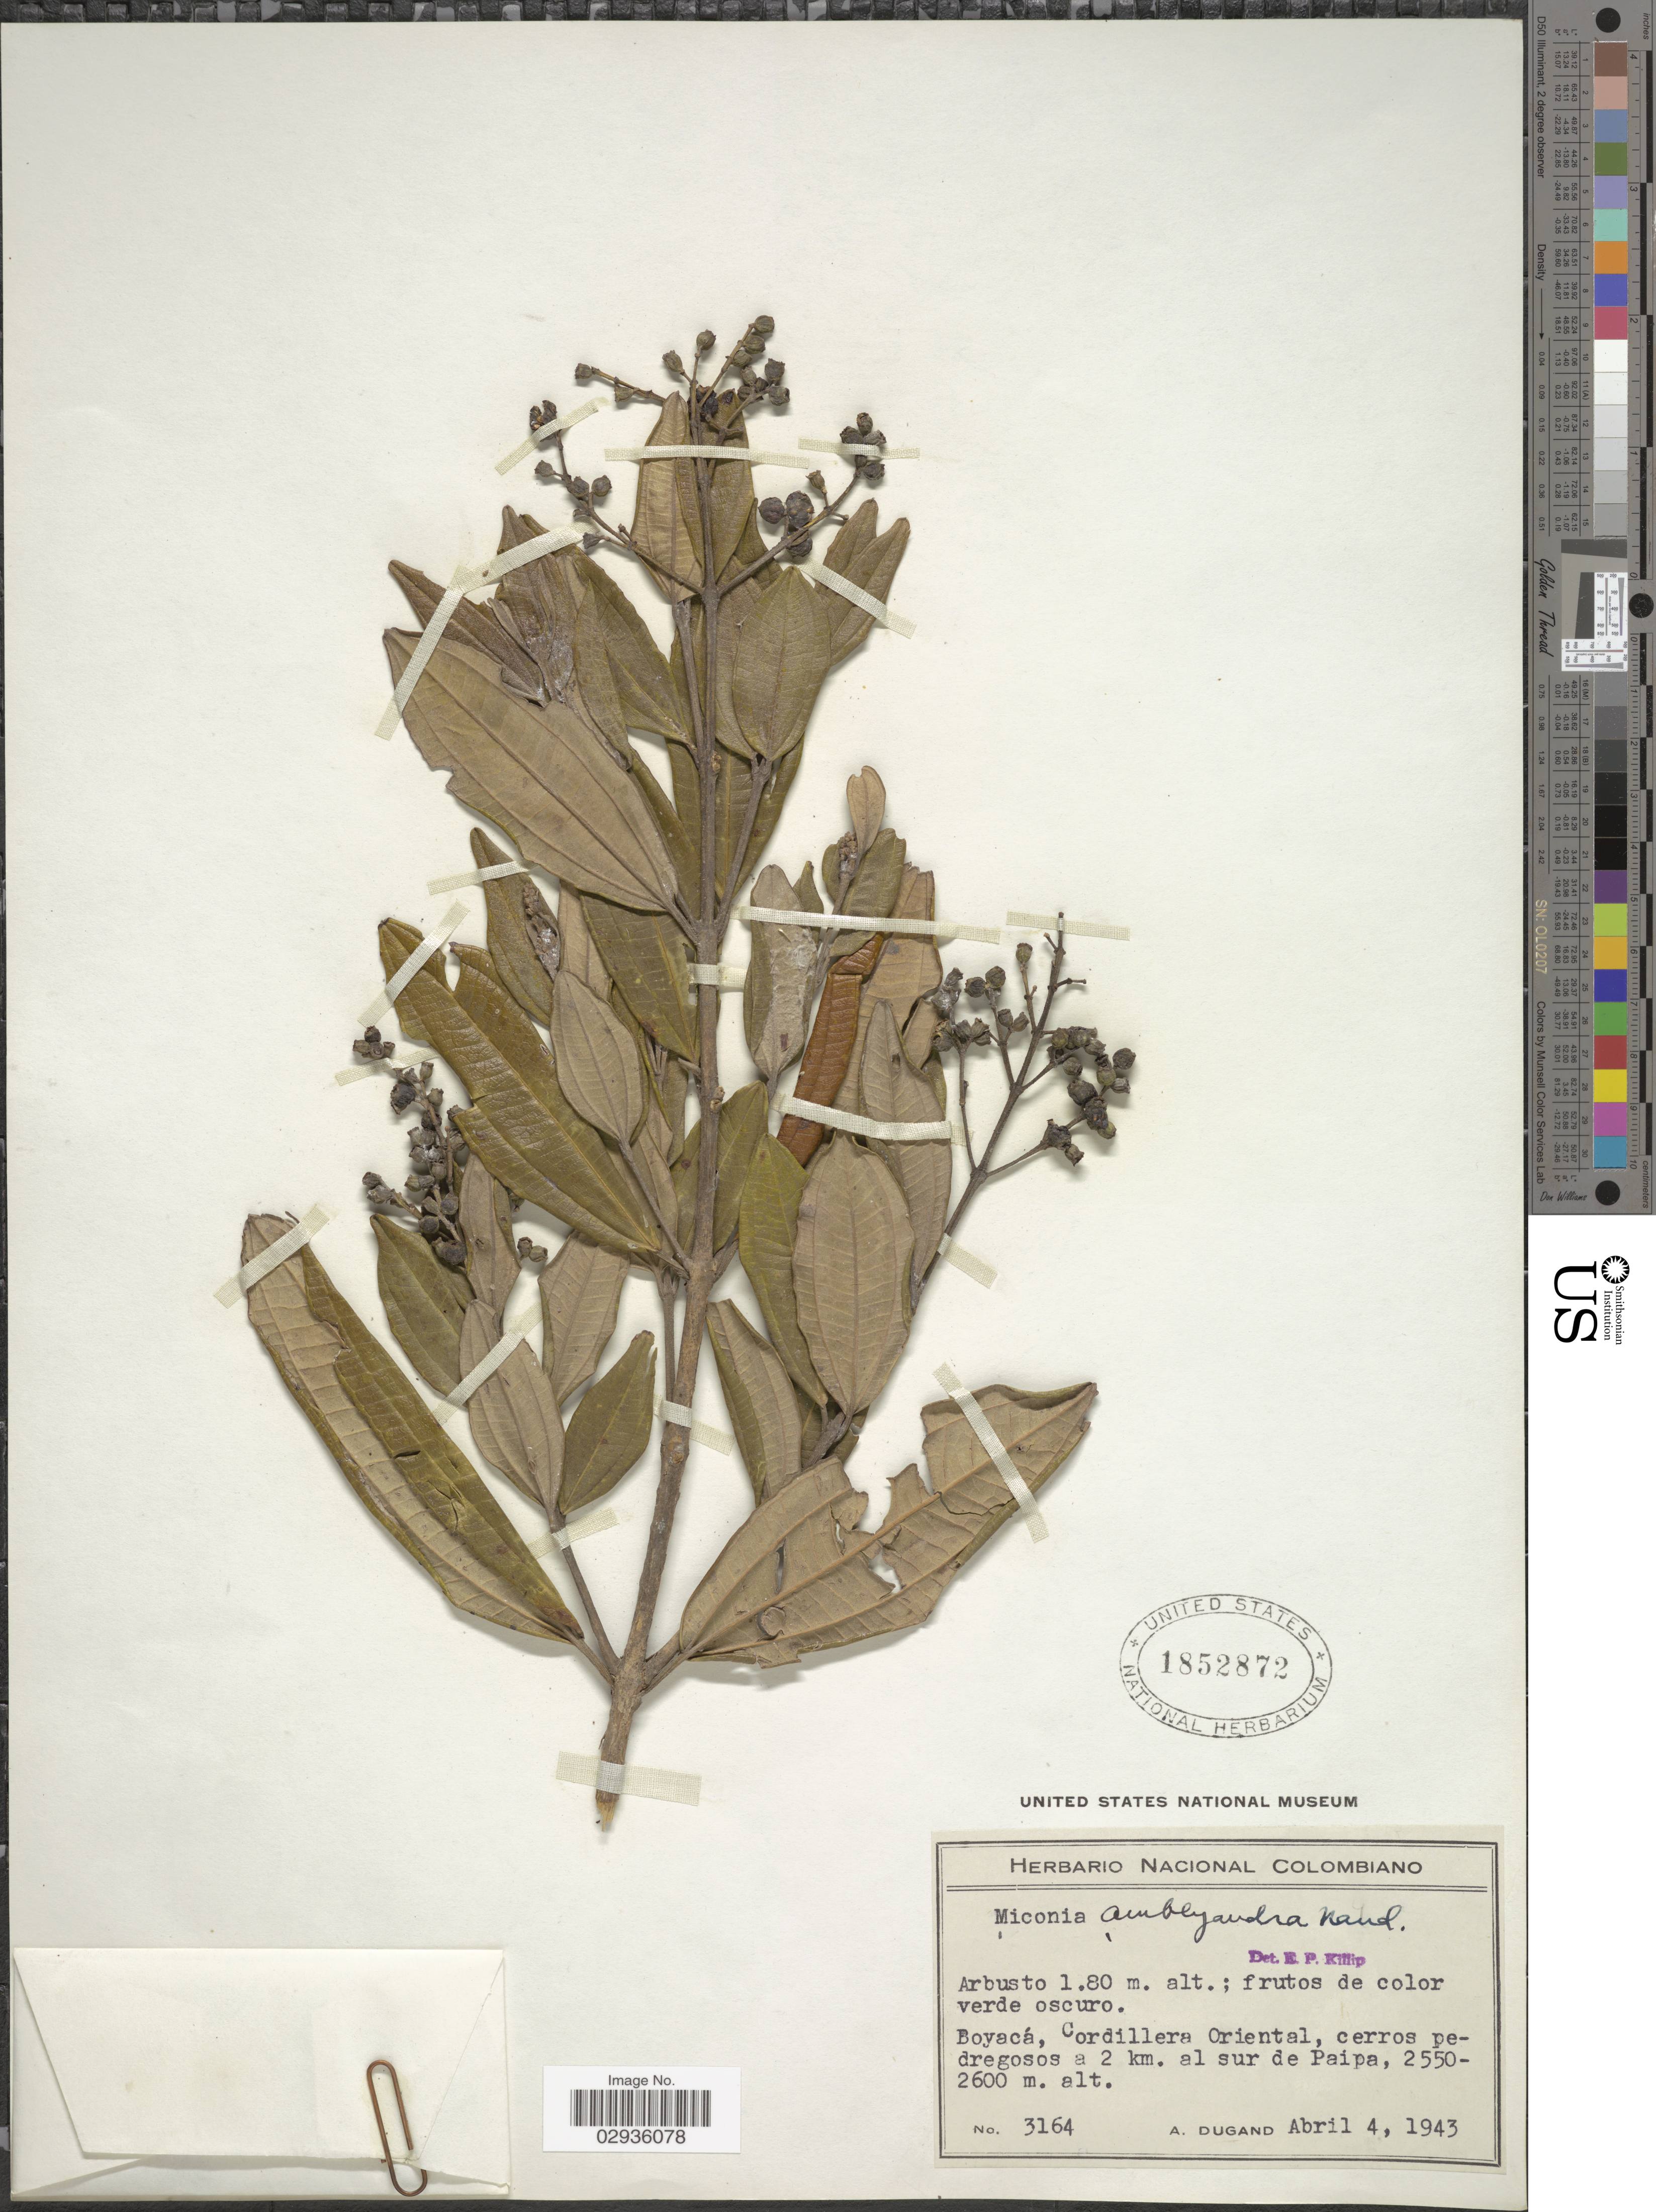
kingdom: Plantae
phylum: Tracheophyta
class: Magnoliopsida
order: Myrtales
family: Melastomataceae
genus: Miconia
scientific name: Miconia amblyandra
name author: Naudin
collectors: A. Dugand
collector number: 3164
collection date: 1943-04-04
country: Colombia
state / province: Boyacá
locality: Cordillera Oriental, cerros pedregosos a 2 km. al sur de Paipa.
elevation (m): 2550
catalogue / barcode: US 1852872